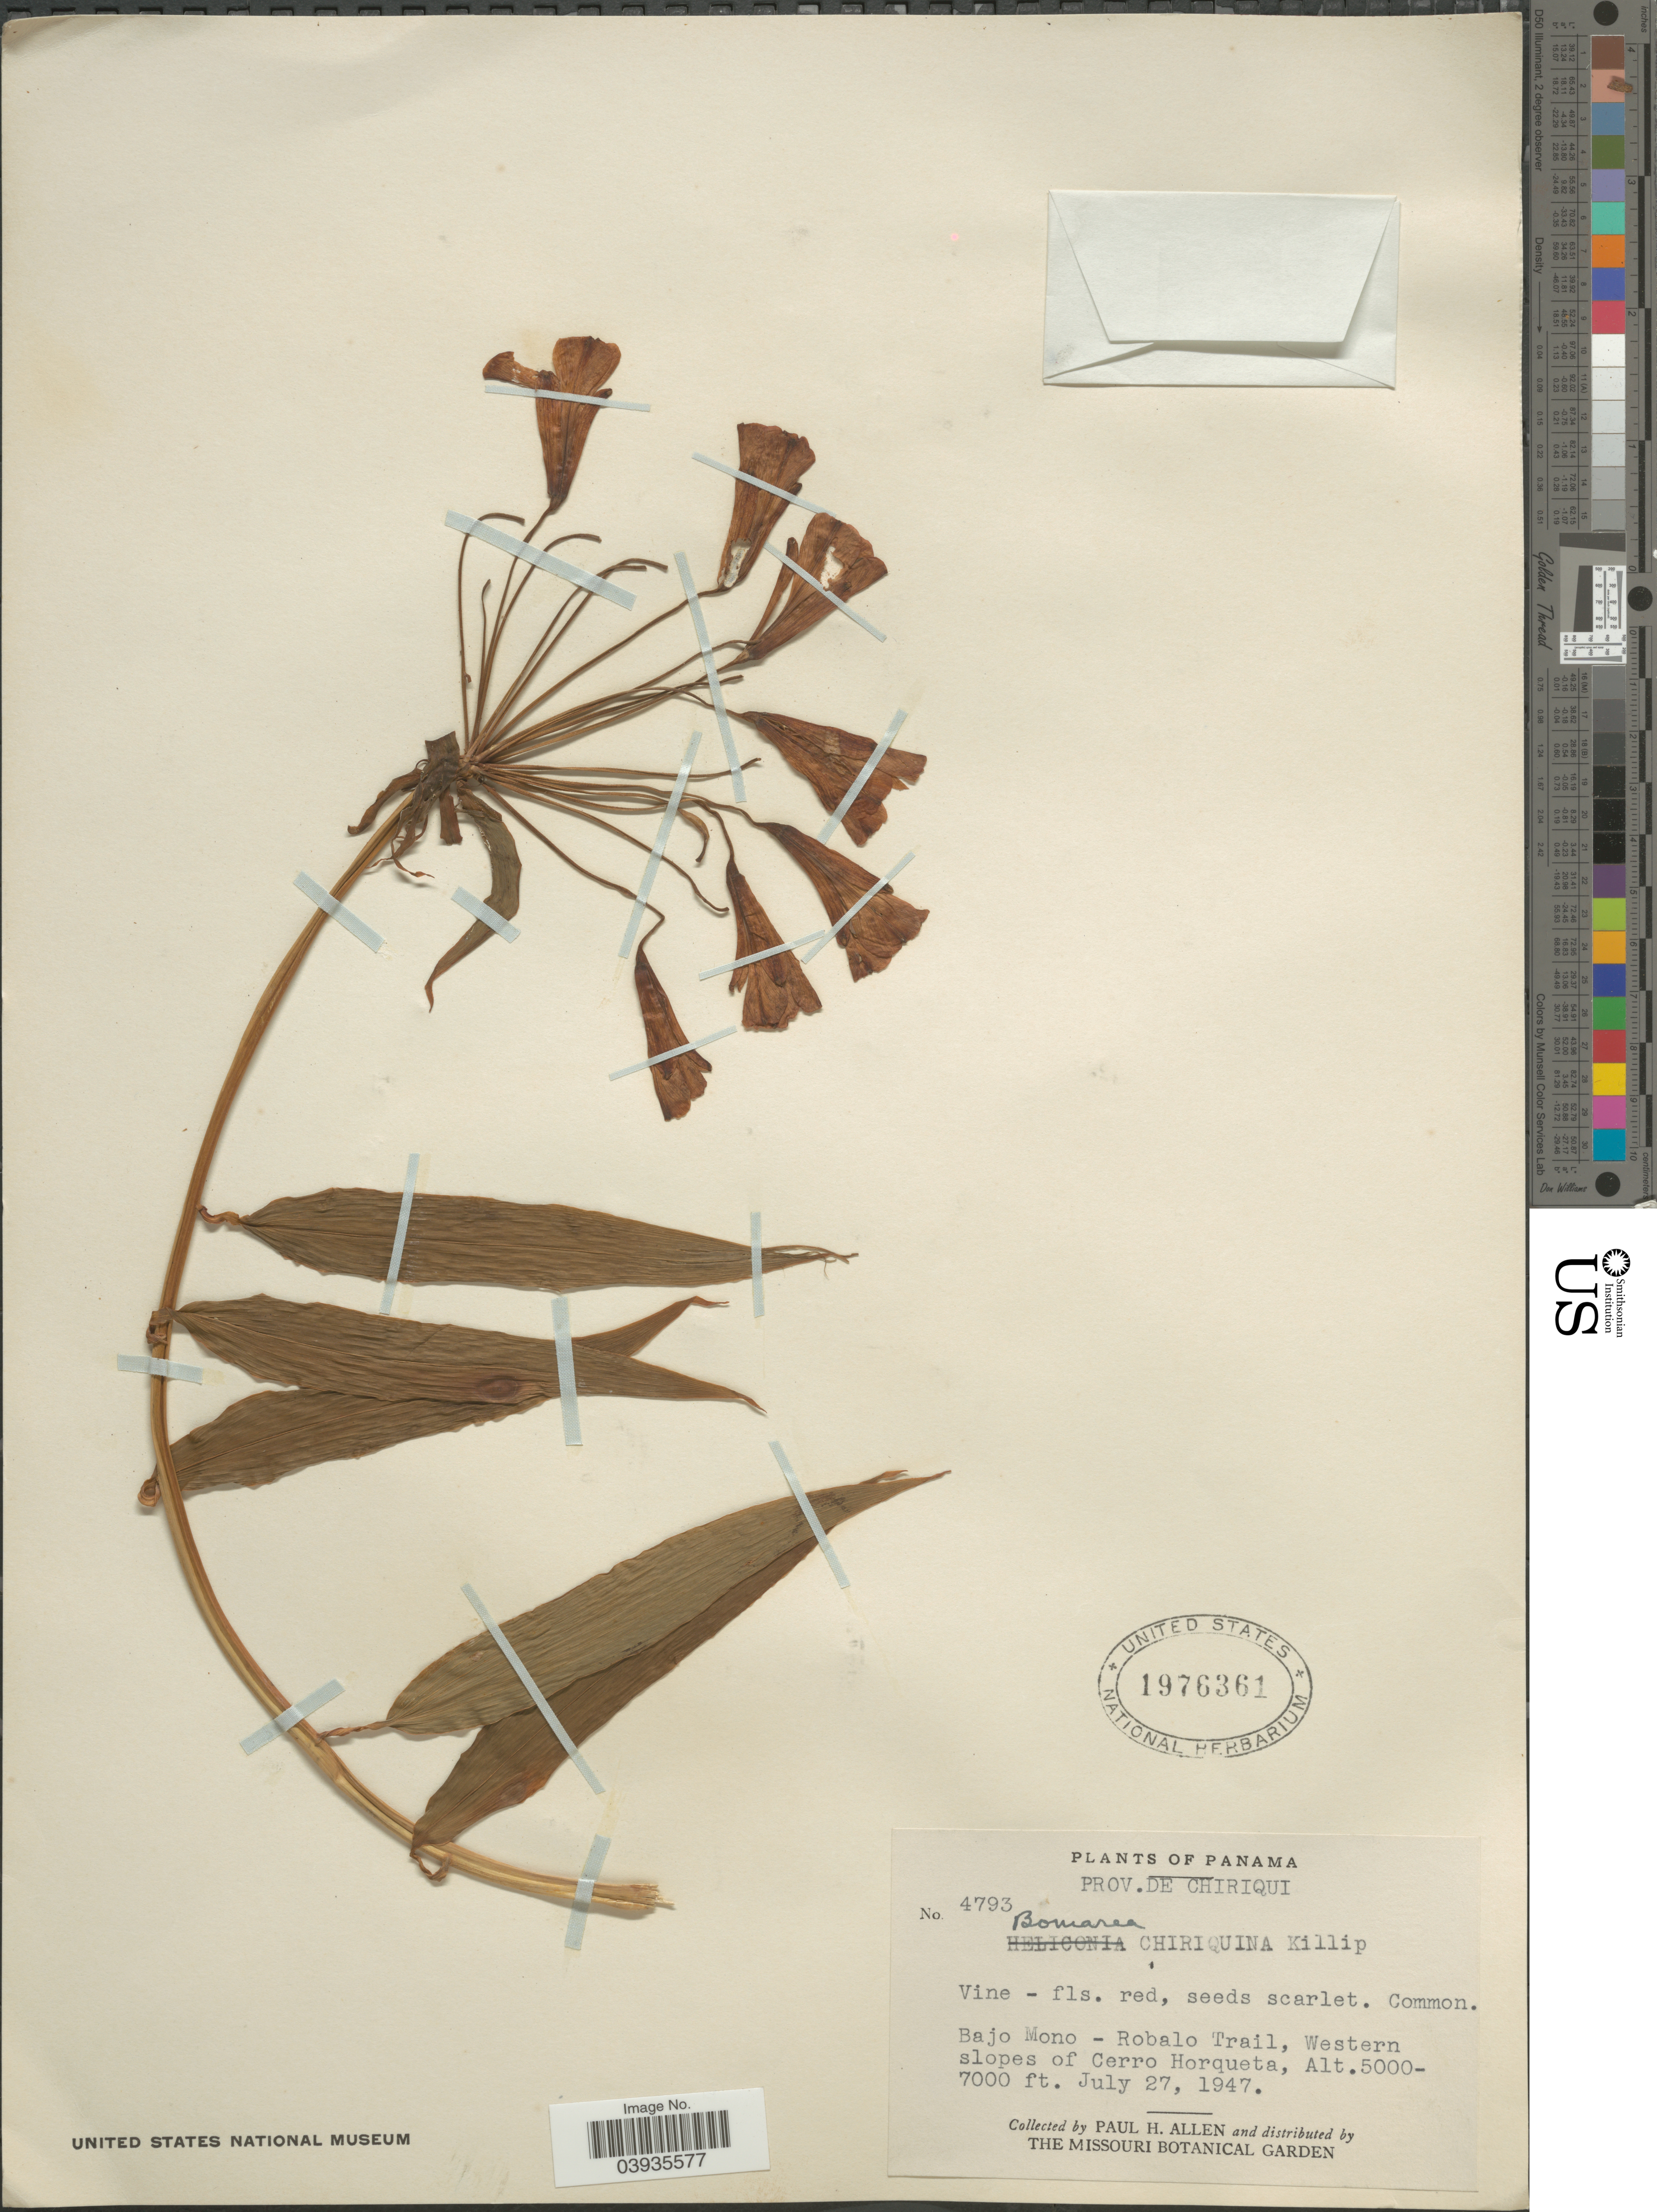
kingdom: Plantae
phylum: Tracheophyta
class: Liliopsida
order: Liliales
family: Alstroemeriaceae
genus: Bomarea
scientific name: Bomarea chiriquina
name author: Killip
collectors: P. H. Allen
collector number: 4793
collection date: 1947-07-27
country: Panama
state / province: Chiriqui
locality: Bajo Mono - Robalo Trail, Western slopes of Cerro Horqueta.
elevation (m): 1524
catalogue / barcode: US 1976361